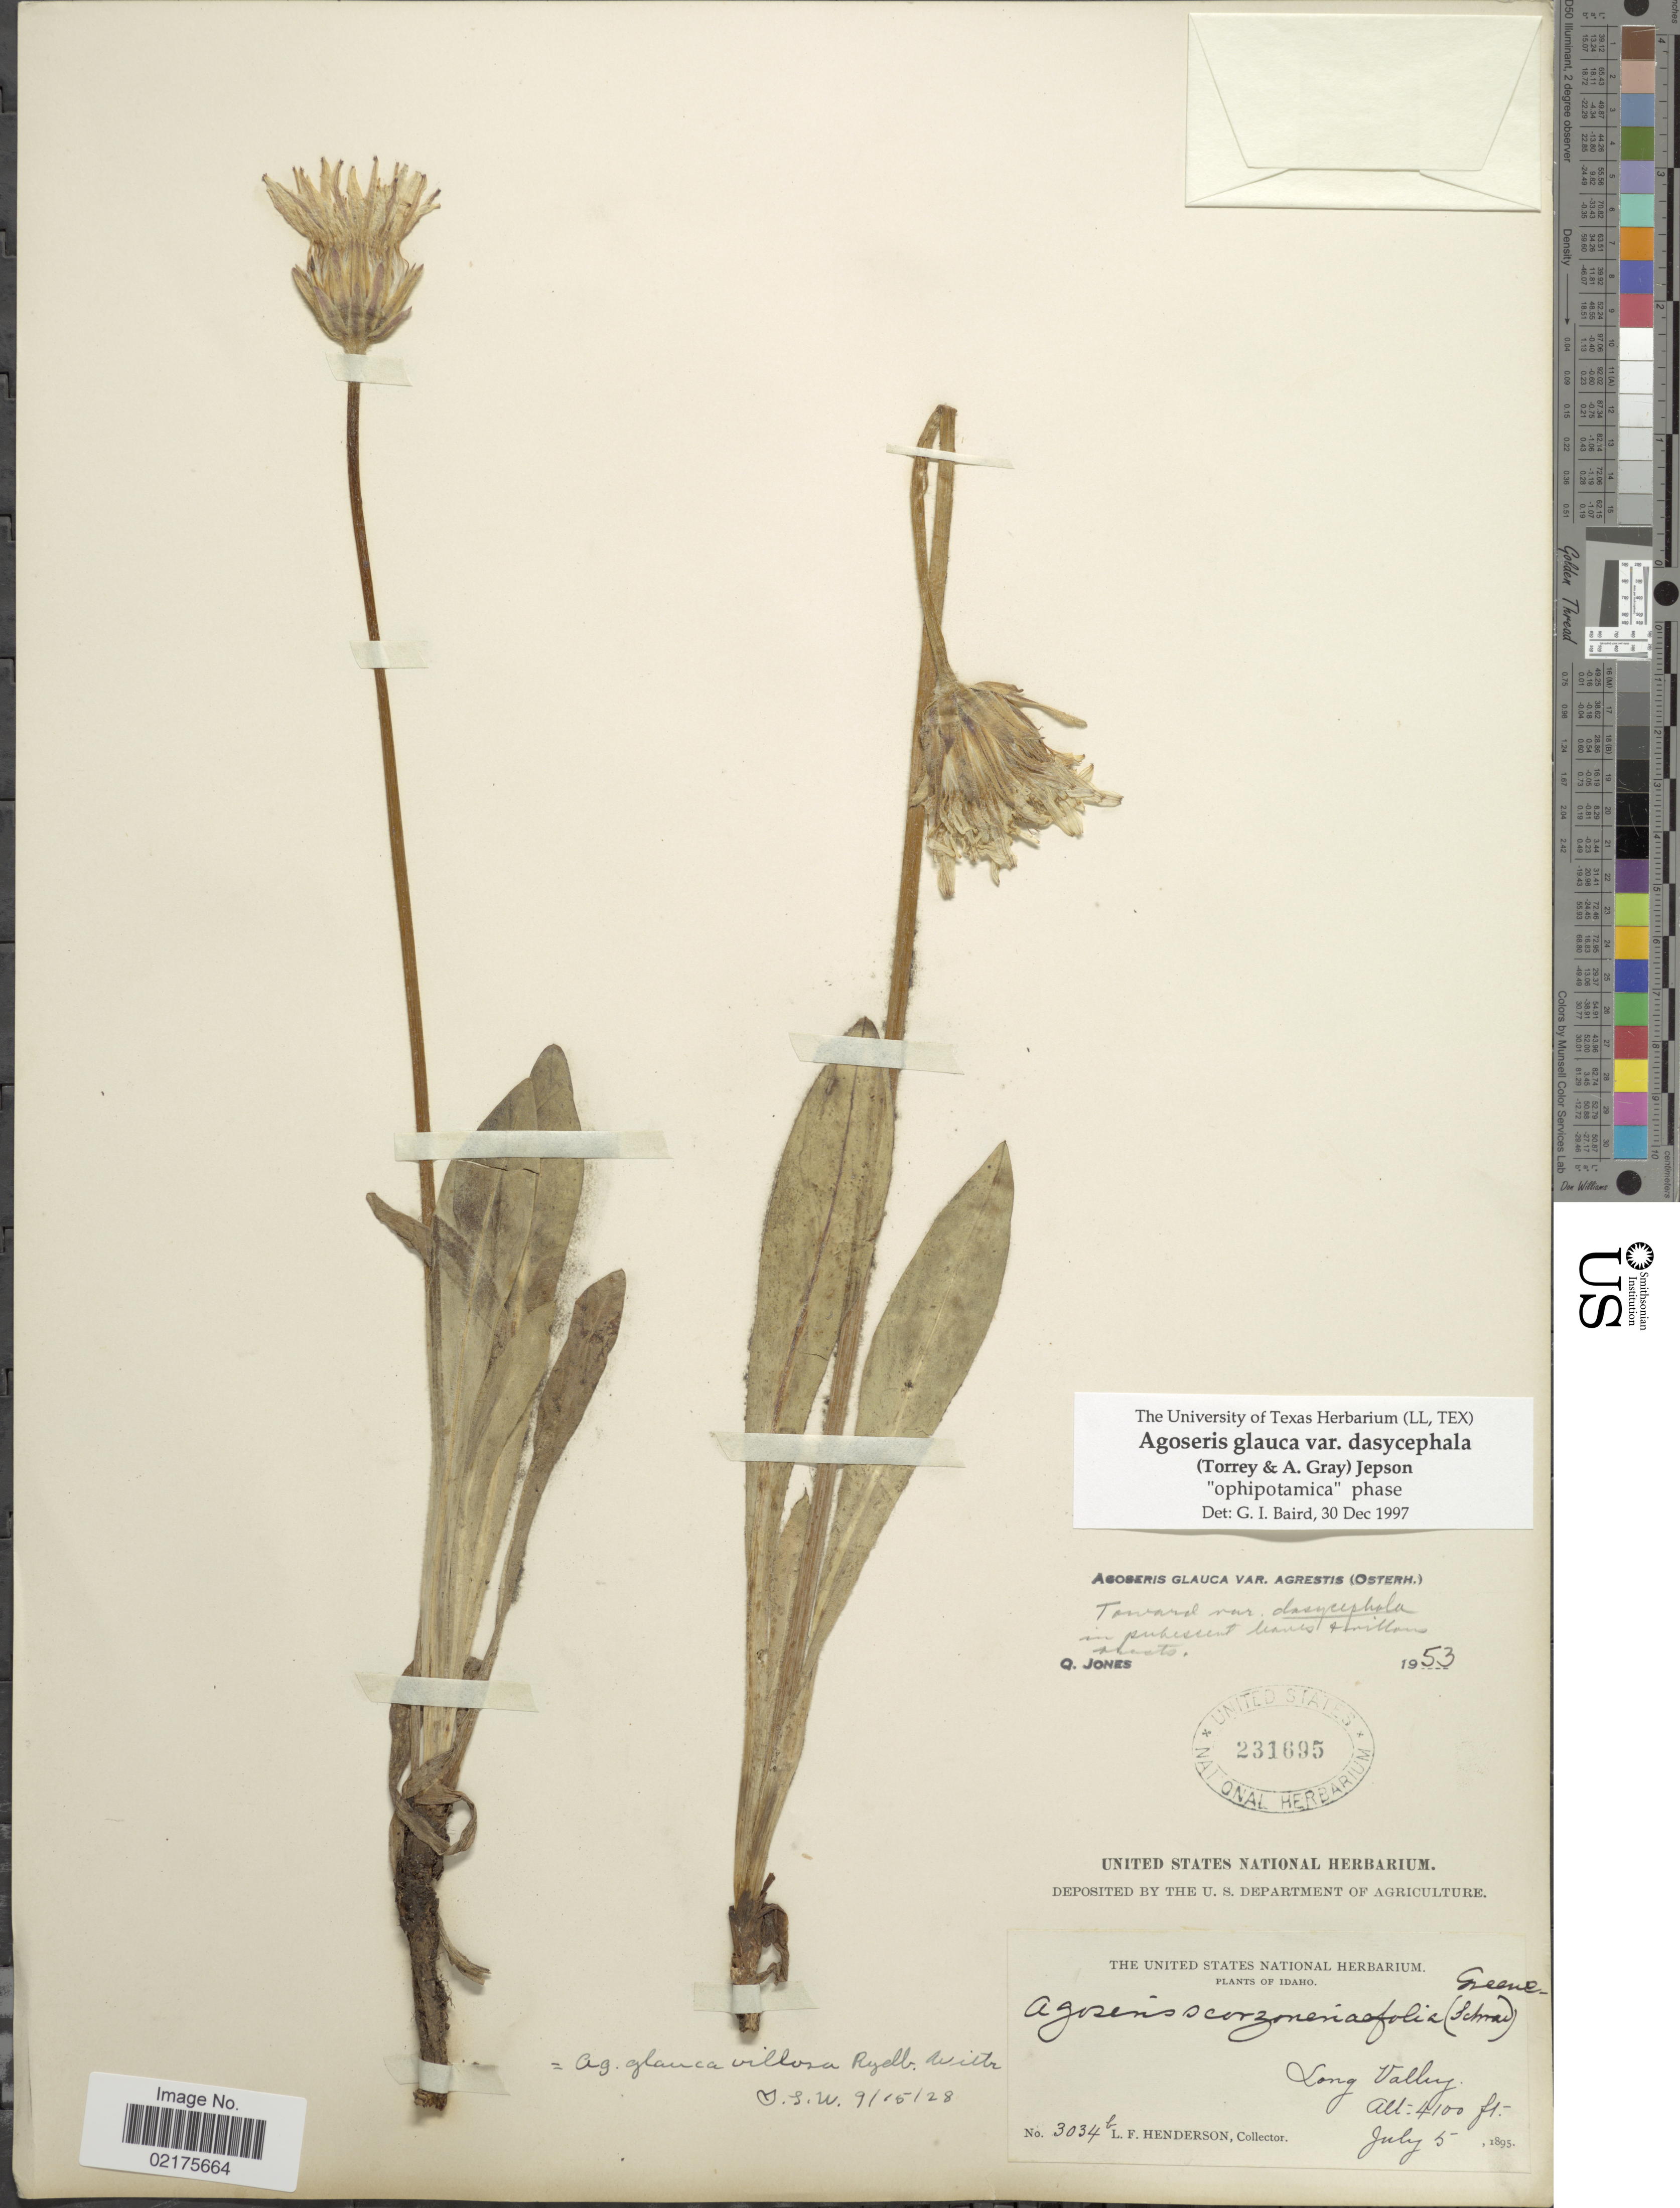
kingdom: Plantae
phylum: Tracheophyta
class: Magnoliopsida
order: Asterales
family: Asteraceae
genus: Agoseris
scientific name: Agoseris glauca var. dasycephala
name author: (Torr. & A. Gray) Jeps.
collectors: L. Henderson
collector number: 3034b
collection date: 1895-07-05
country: United States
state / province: Idaho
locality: Long Valley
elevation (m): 1250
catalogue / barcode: US 231695